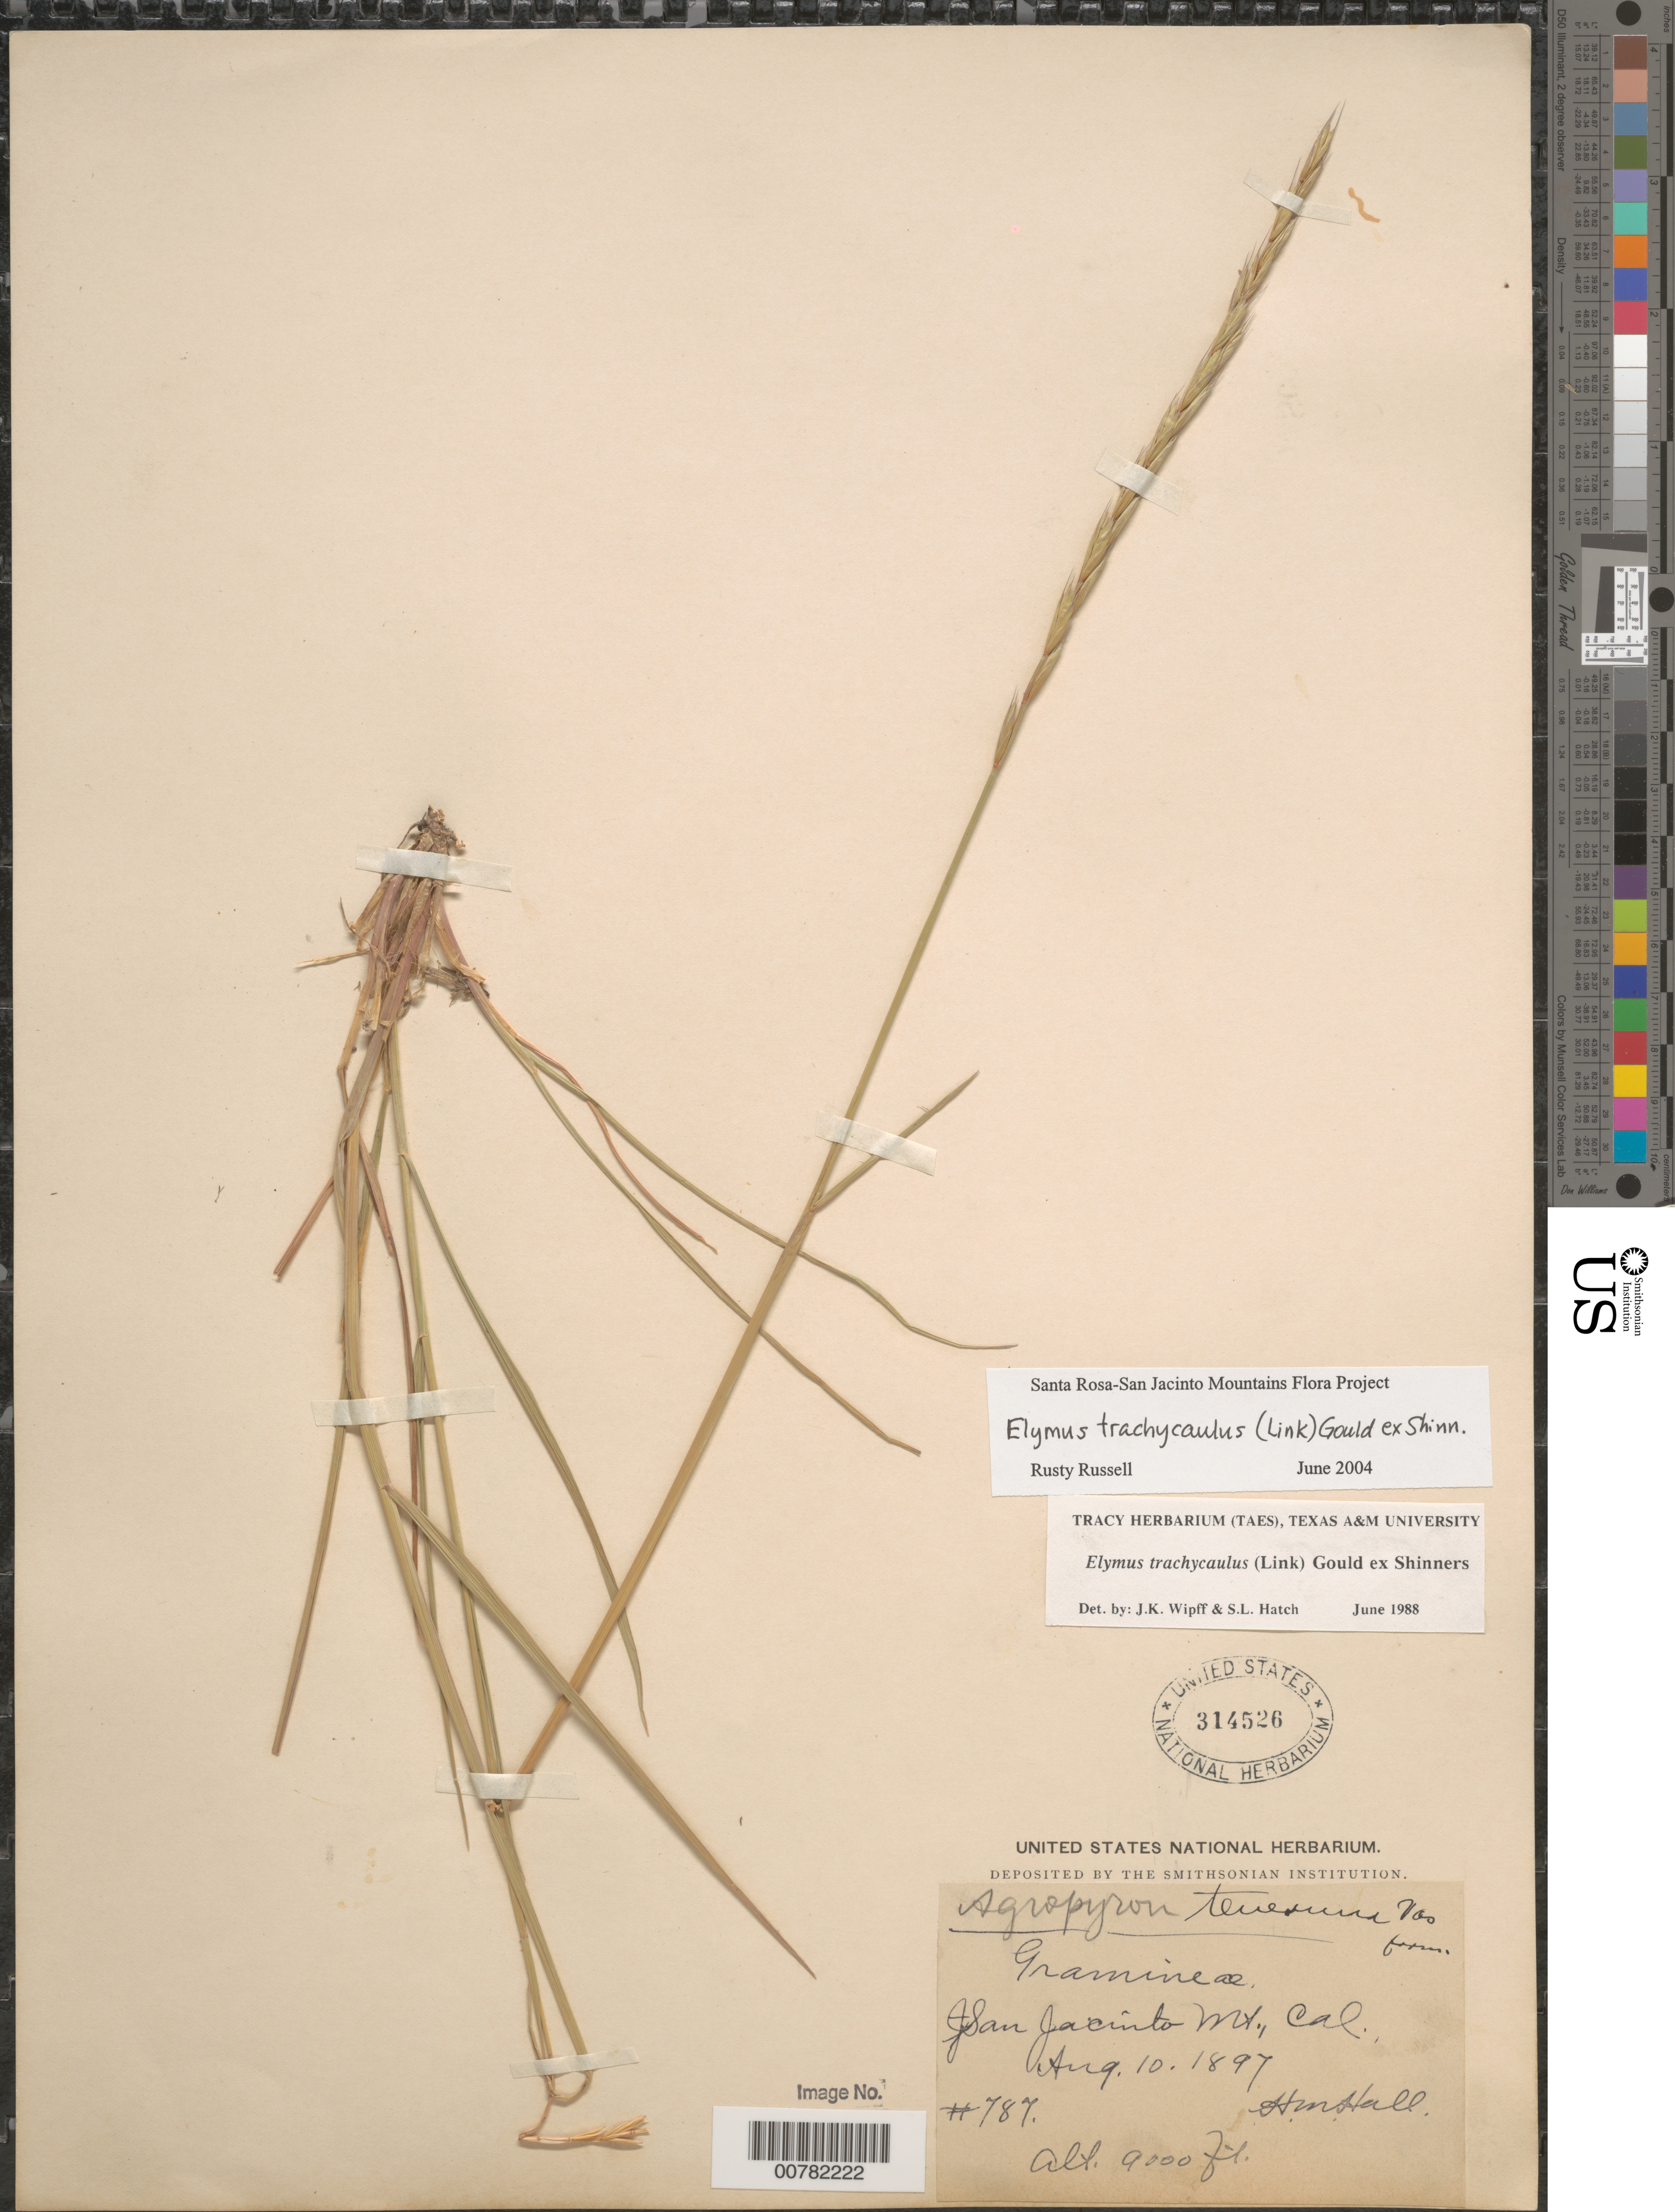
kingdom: Plantae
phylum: Tracheophyta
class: Liliopsida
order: Poales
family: Poaceae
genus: Elymus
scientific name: Elymus trachycaulus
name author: (Link) Gould ex Shinners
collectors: H. M. Hall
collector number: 787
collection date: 1897-08-10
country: United States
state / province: California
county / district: Riverside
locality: San Jacinto Mt.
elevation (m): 2743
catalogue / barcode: US 314526